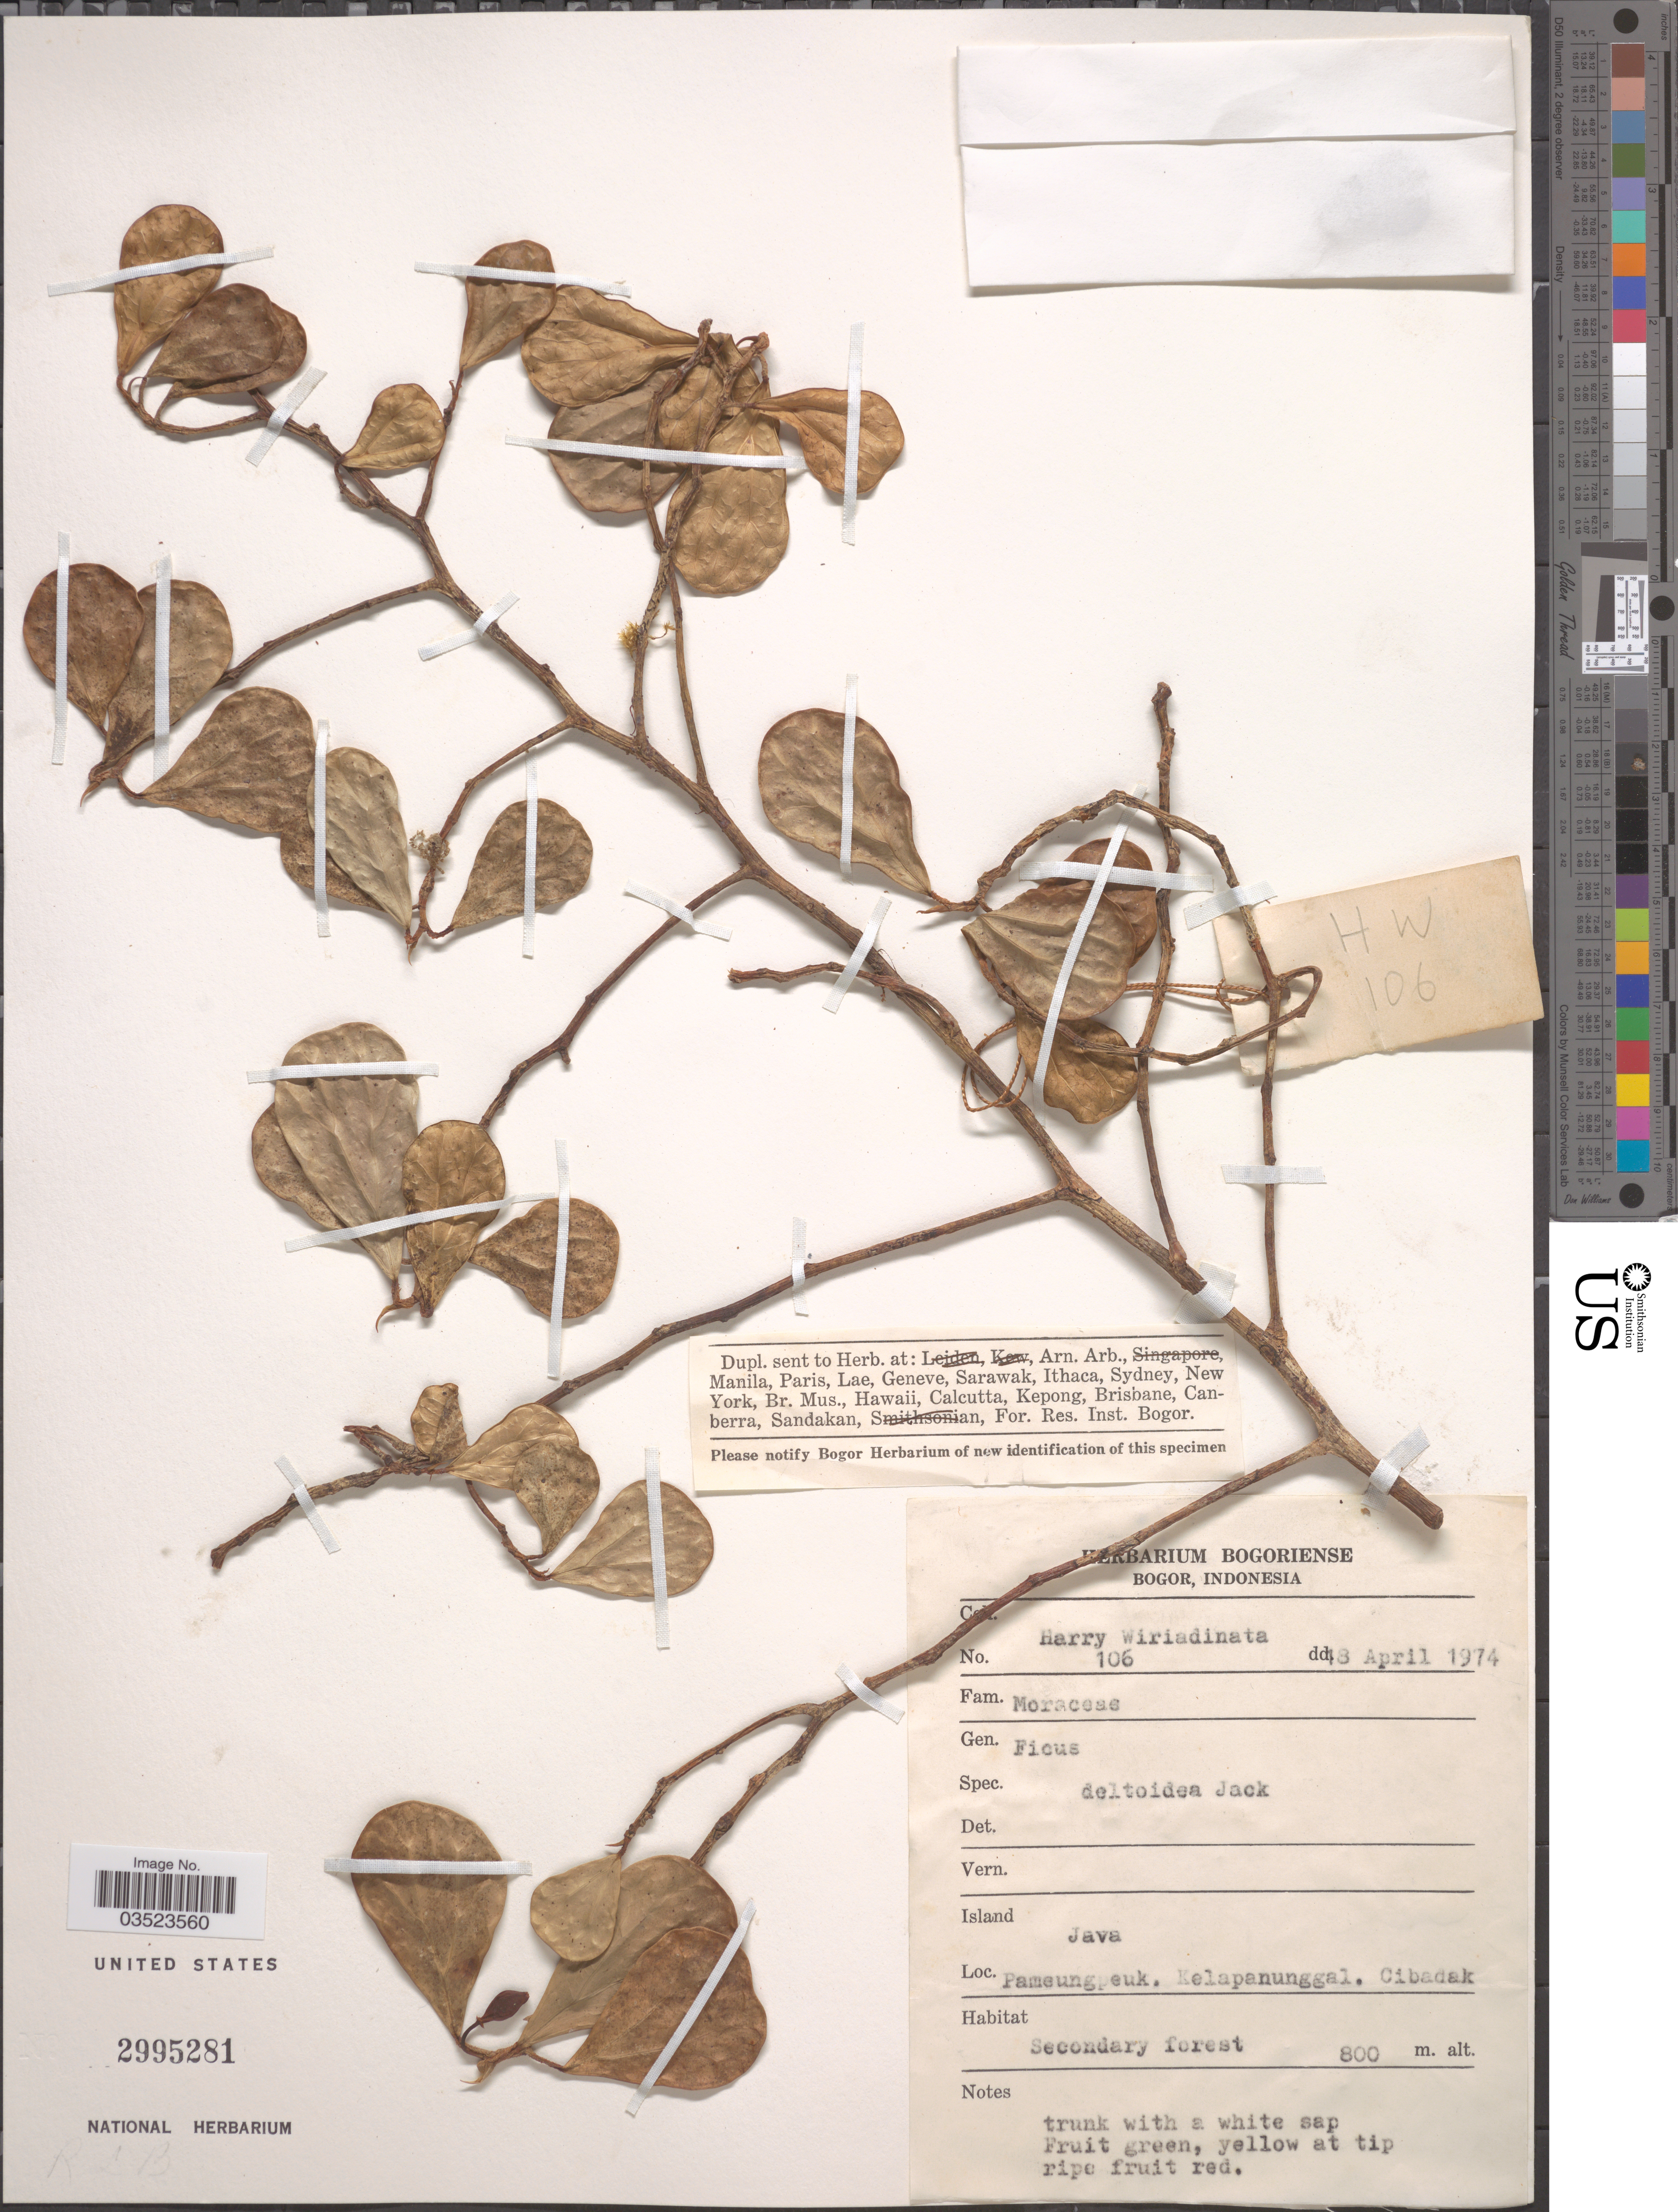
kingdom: Plantae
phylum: Tracheophyta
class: Magnoliopsida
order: Rosales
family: Moraceae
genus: Ficus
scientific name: Ficus deltoidea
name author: Jack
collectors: H. Wiriadanata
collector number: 106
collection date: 1974-04-18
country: Indonesia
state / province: Java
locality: Island Java. Pameungpeuk. Kelapanunggal. Cibadak.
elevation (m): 800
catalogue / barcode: US 2995281